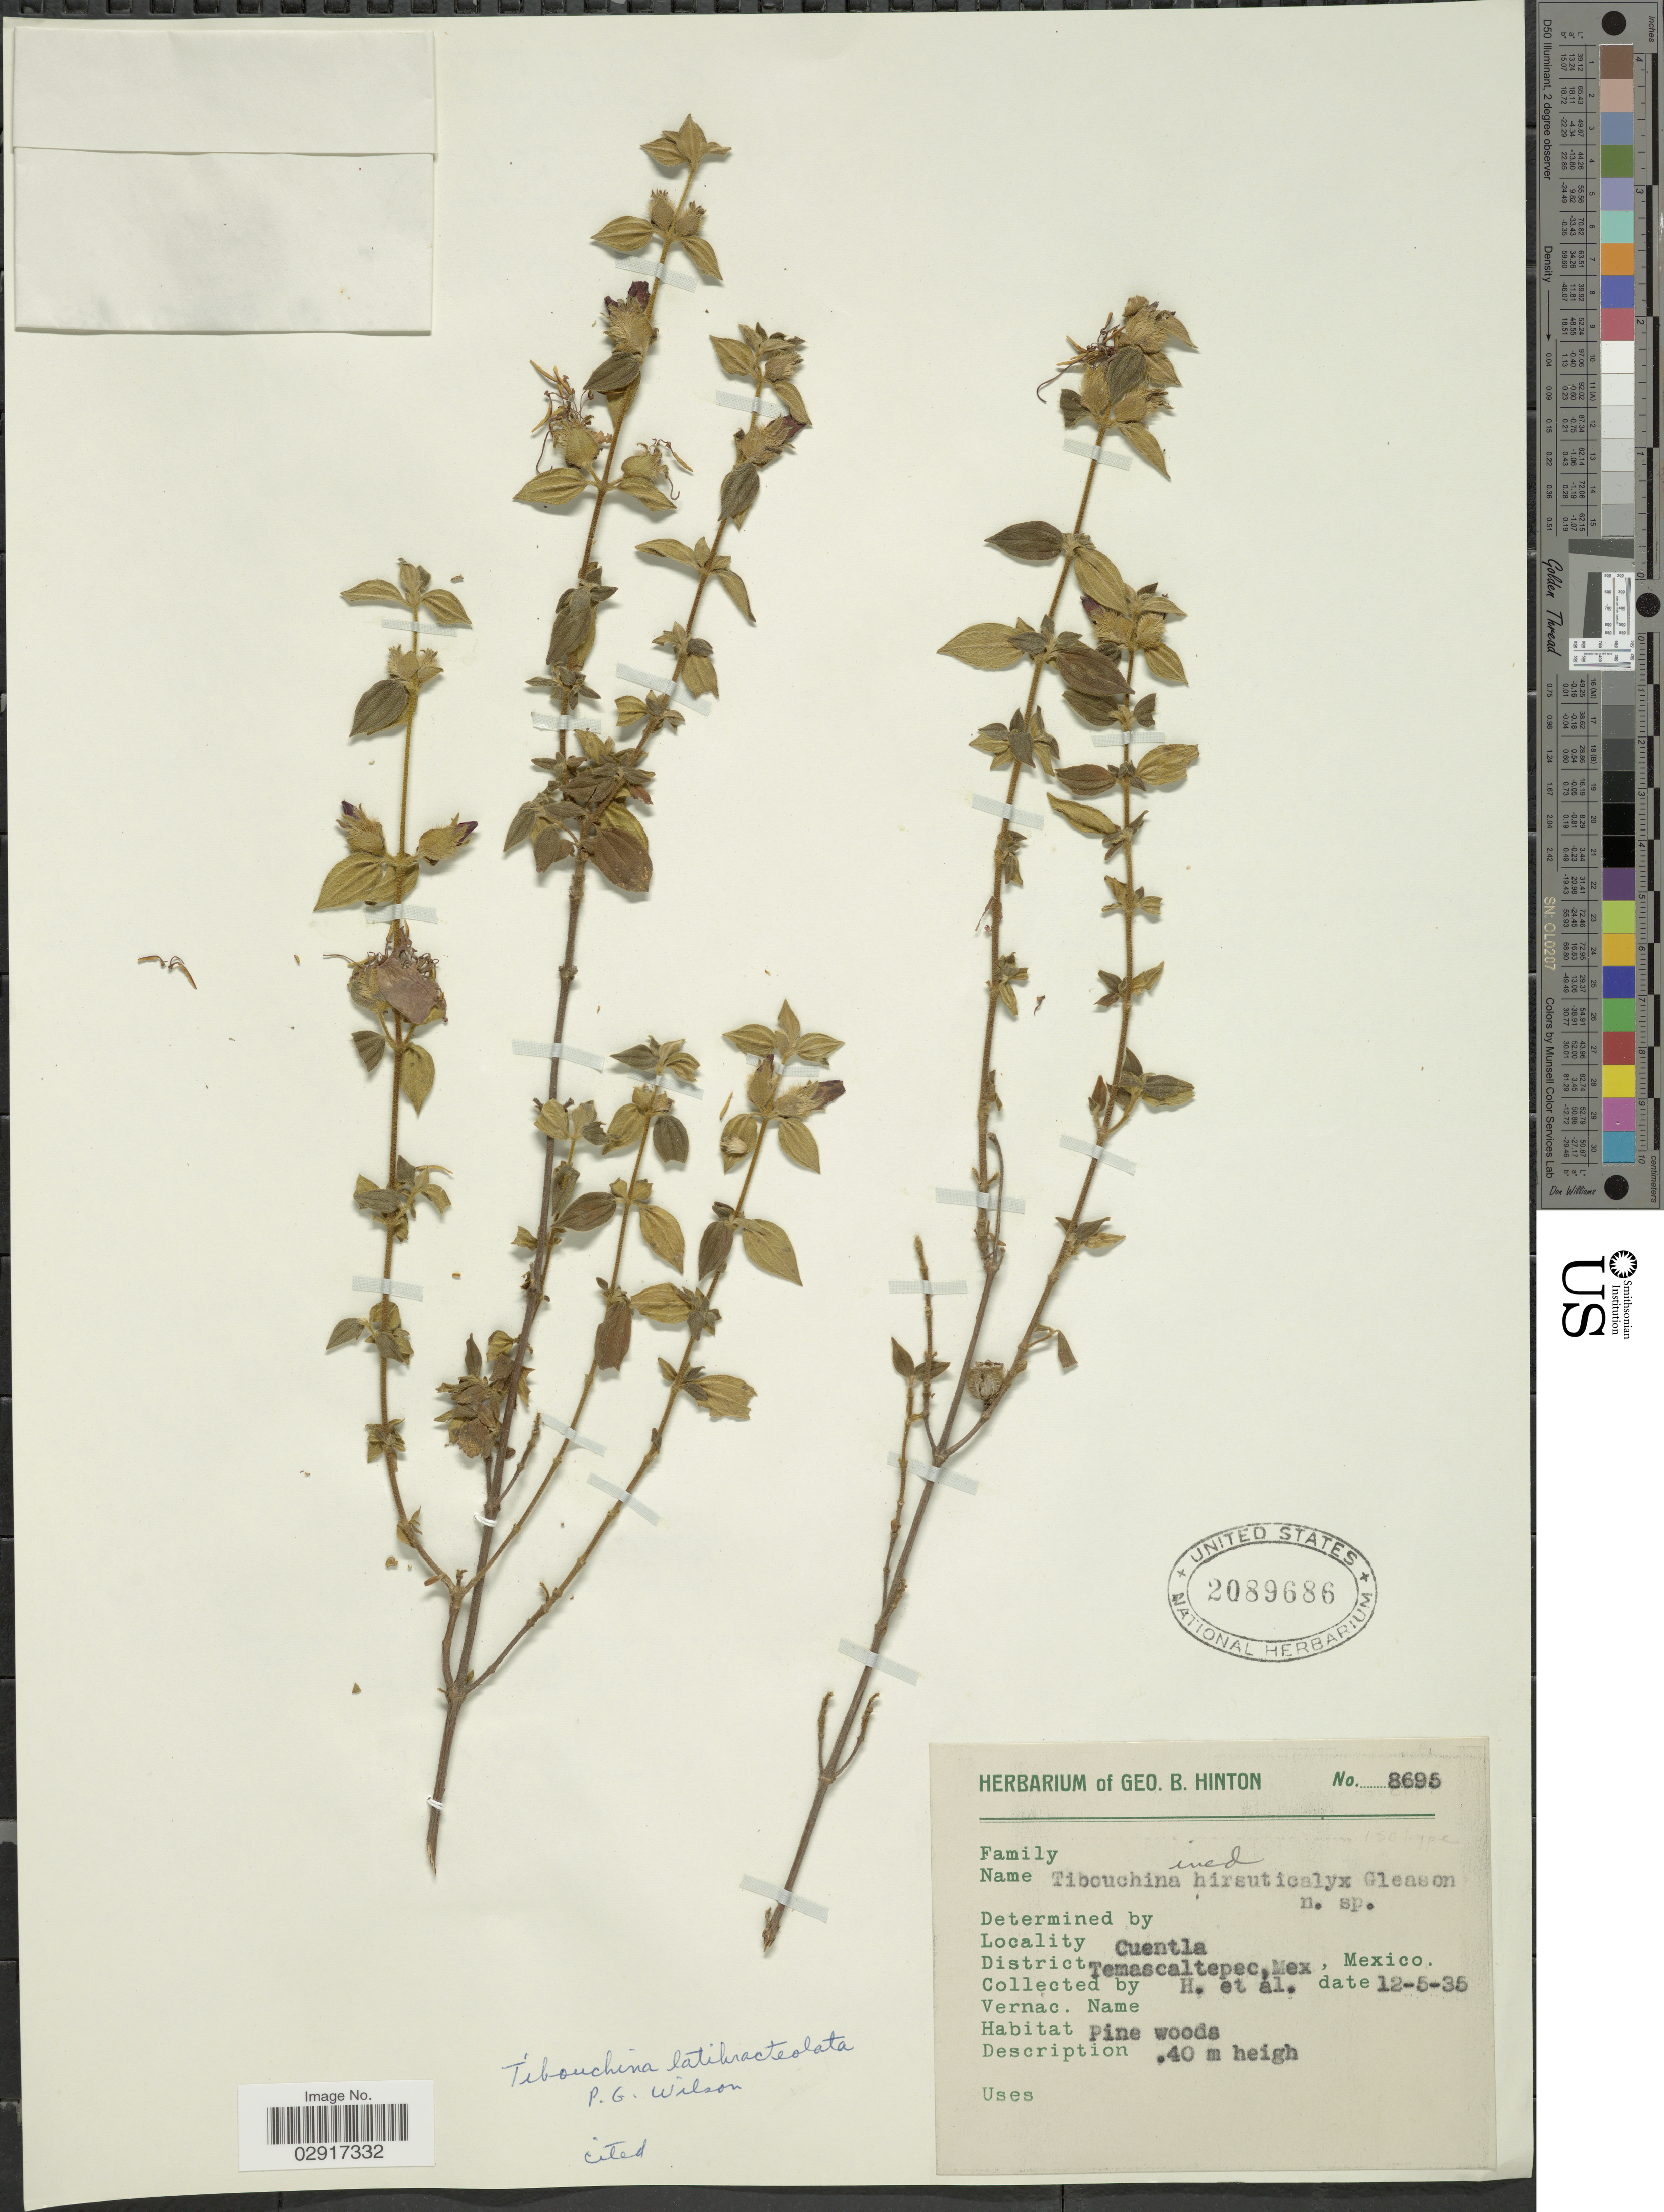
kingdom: Plantae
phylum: Tracheophyta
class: Magnoliopsida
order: Myrtales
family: Melastomataceae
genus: Chaetogastra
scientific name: Chaetogastra latebracteolata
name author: (Paul G. Wilson) P.J.F. Guim. & Michelang.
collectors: G. B. Hinton & et al.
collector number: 8695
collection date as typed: Transcribed d/m/y: 5/12/35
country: Mexico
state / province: México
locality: Cuentla. District Temascaltepec, Mex.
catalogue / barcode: US 2089686